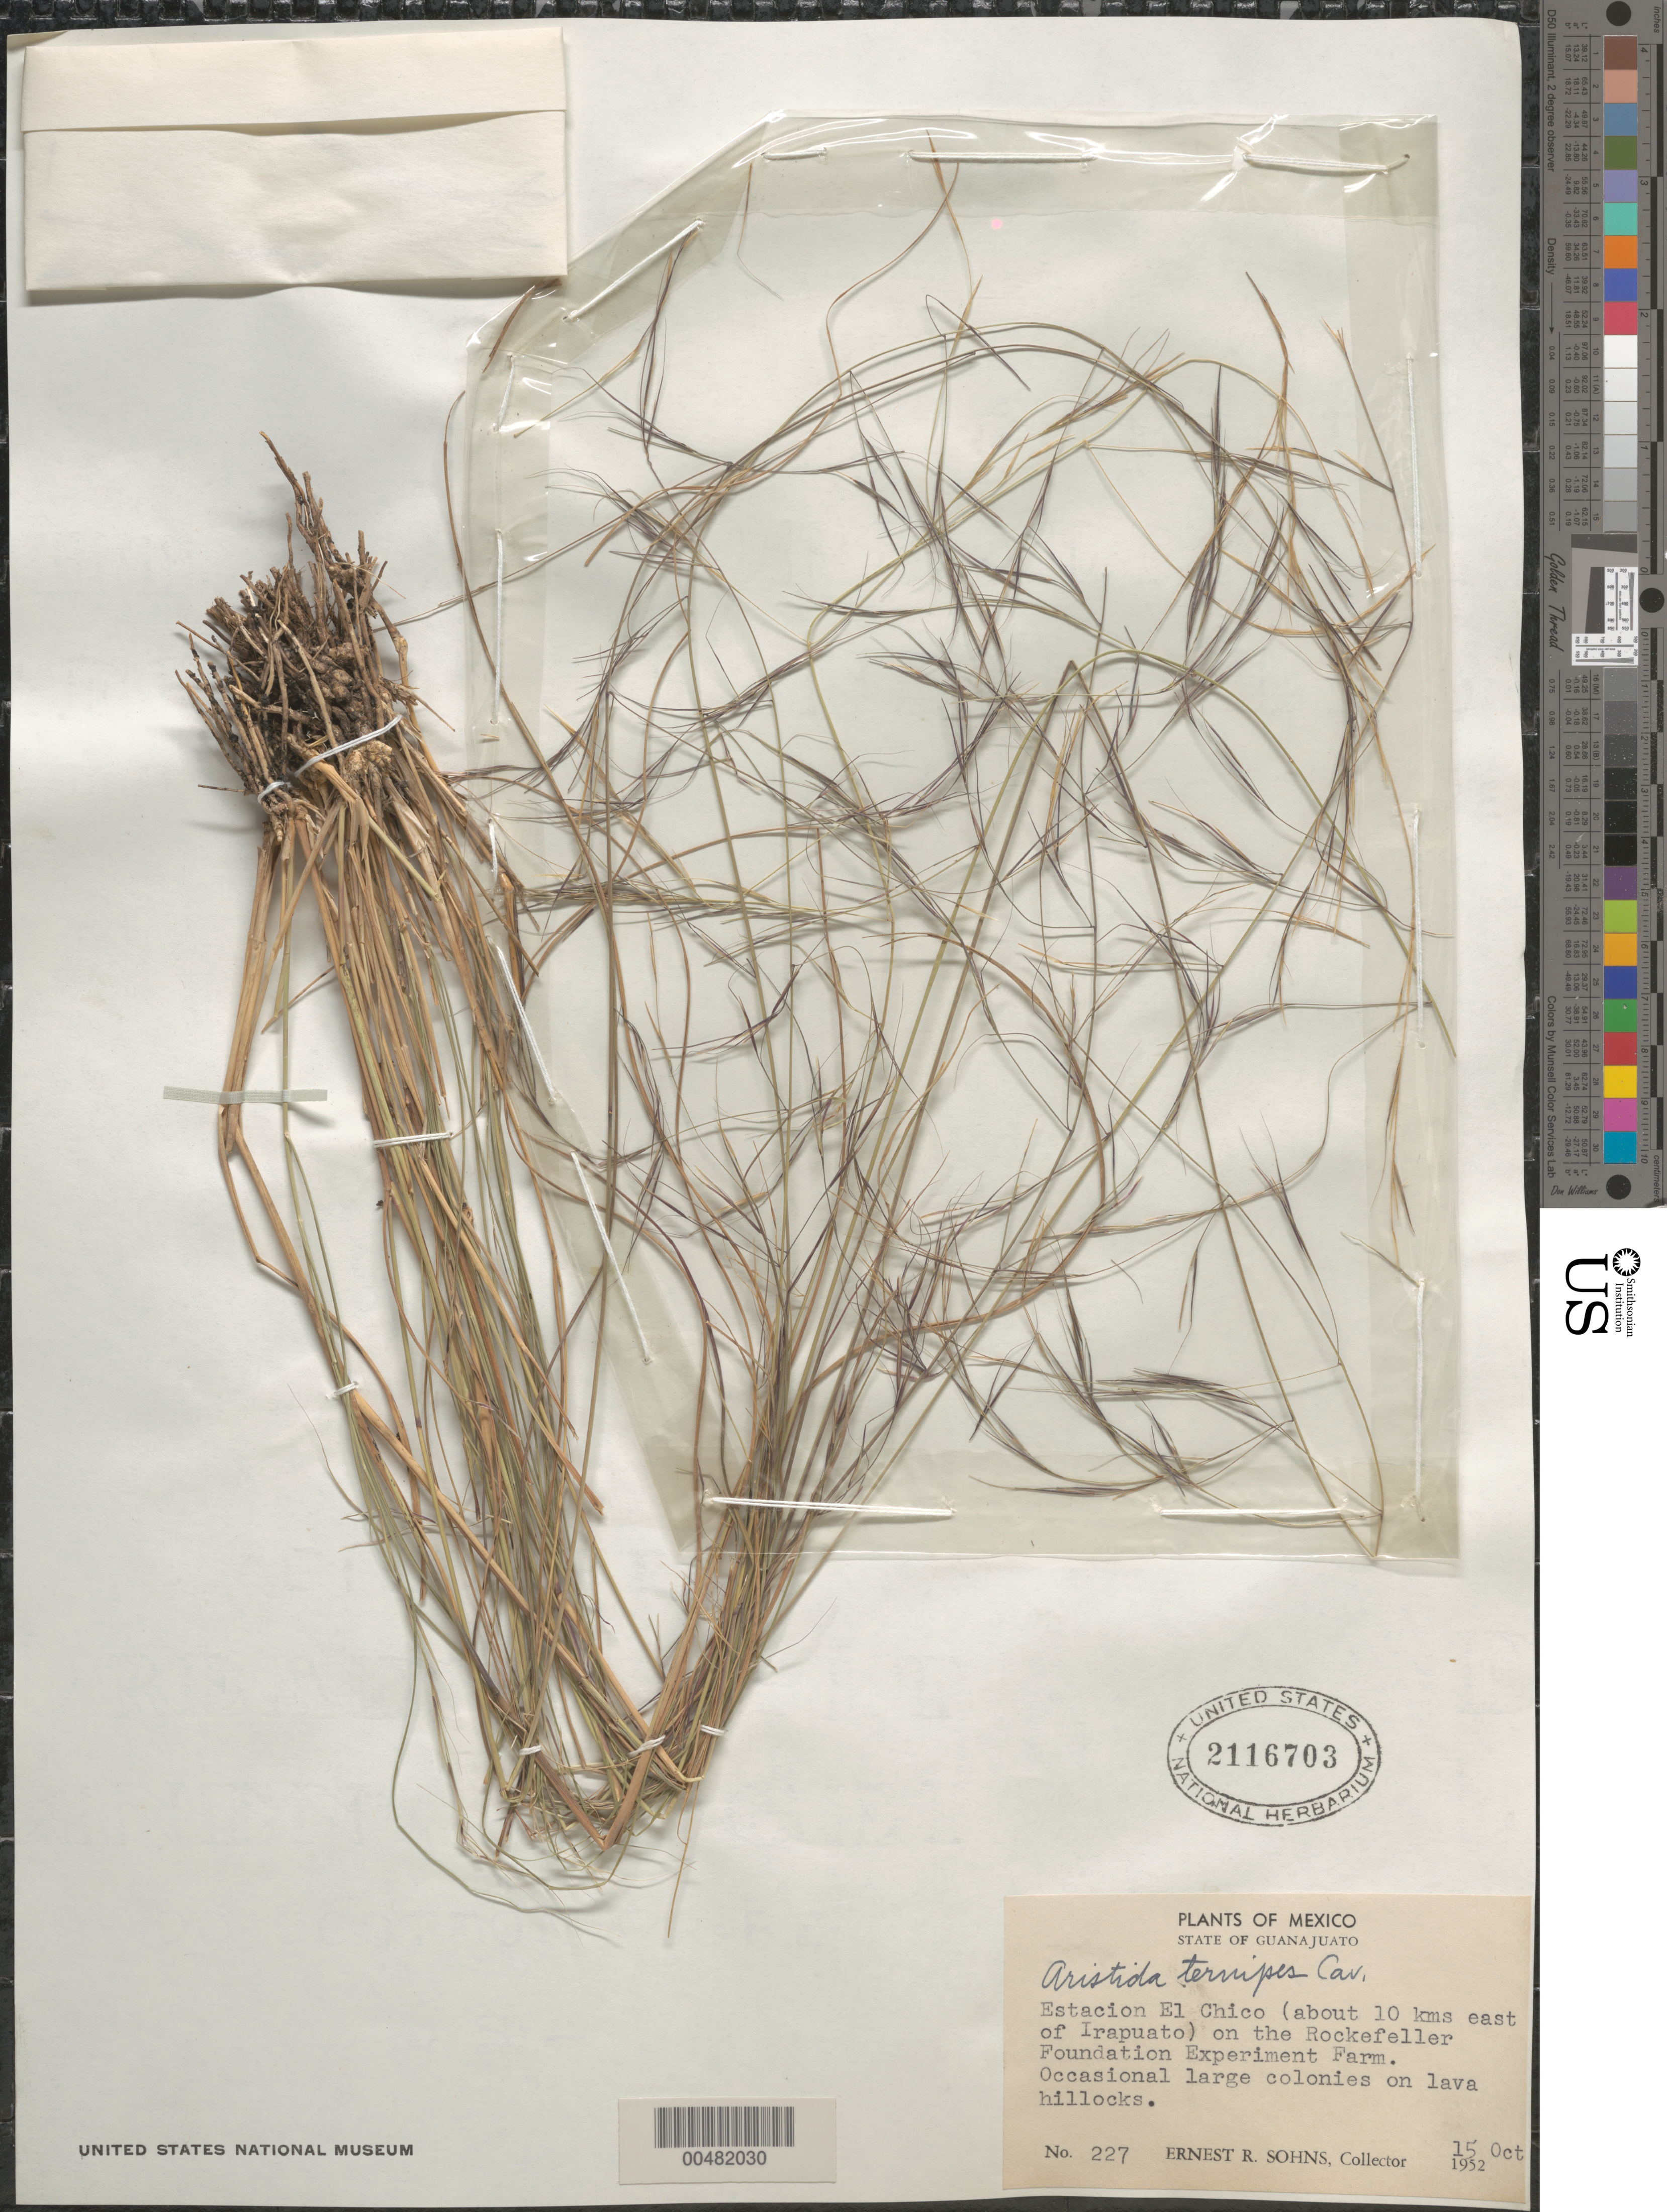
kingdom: Plantae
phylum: Tracheophyta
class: Liliopsida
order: Poales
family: Poaceae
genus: Aristida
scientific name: Aristida ternipes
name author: Cav.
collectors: E. R. Sohns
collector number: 227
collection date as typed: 15 Oct 1952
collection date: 1952-10-15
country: Mexico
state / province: Guanajuato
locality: Estacion El Chico (about 10 km E of Irapuato) on the Rockefeller Foundation Experiment Farm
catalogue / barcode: US 2116703